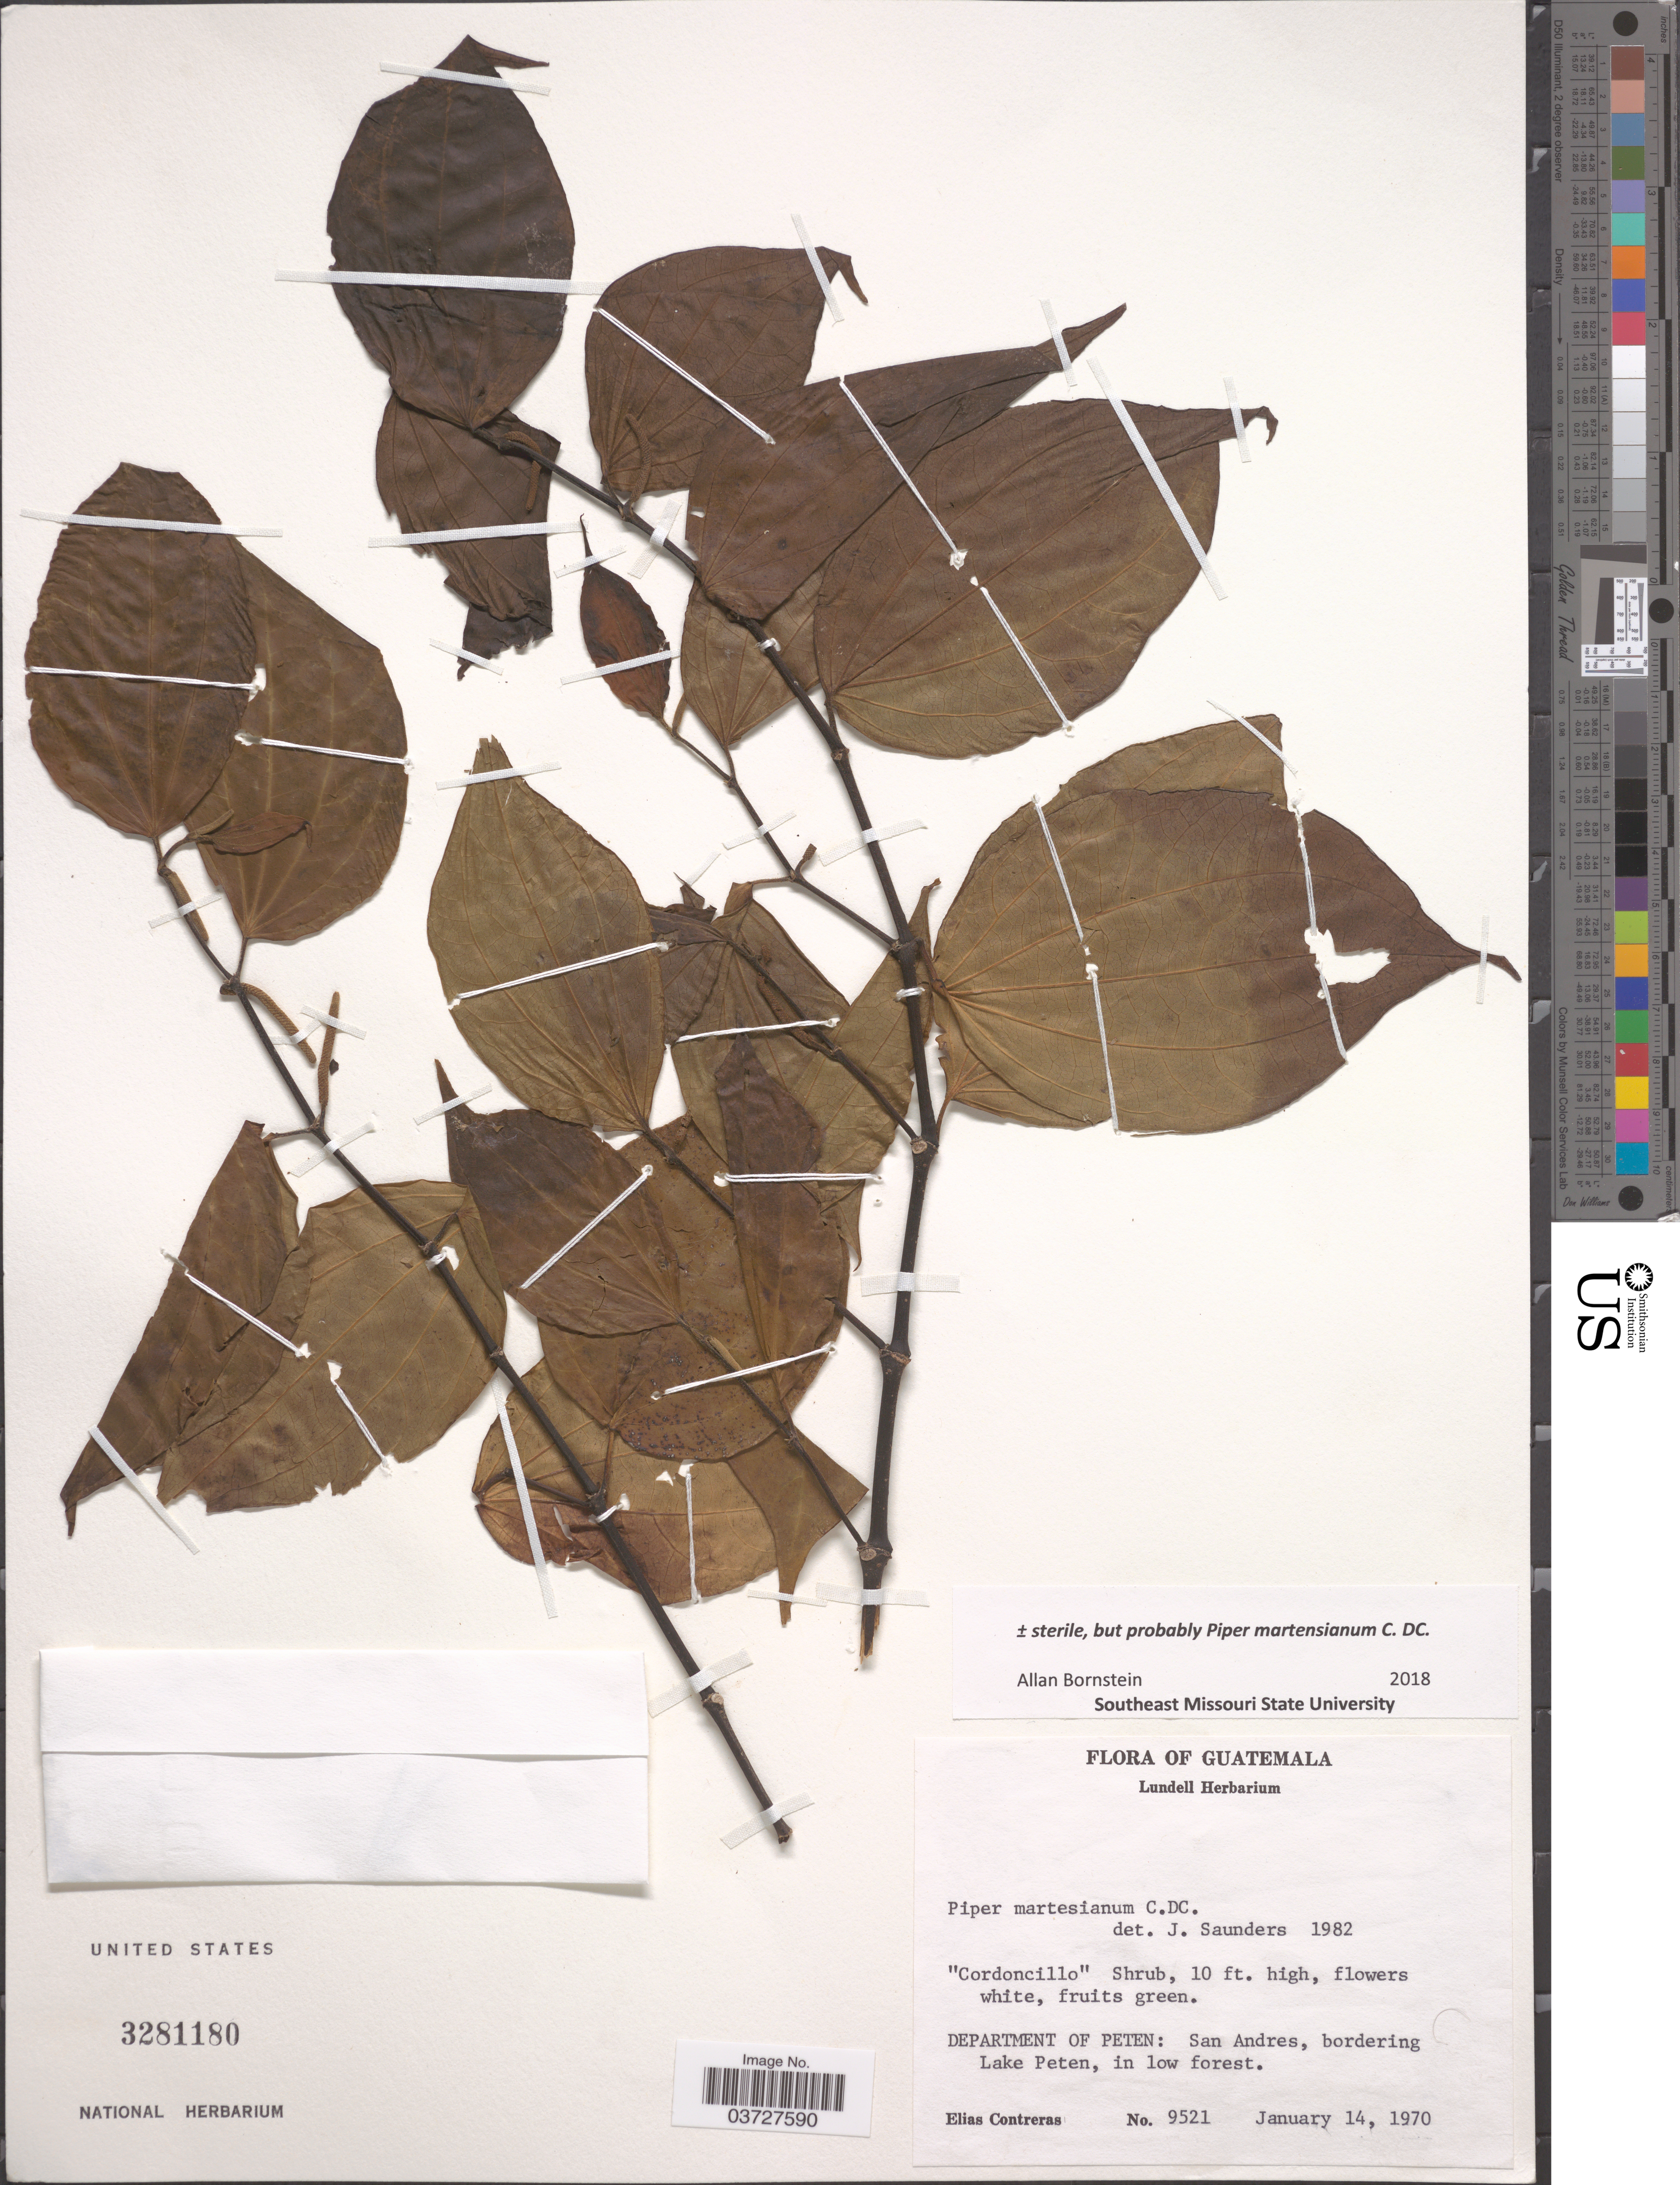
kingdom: Plantae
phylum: Tracheophyta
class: Magnoliopsida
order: Piperales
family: Piperaceae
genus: Piper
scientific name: Piper martensianum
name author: C. DC.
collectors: E. Contreras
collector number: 9521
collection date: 1970-01-14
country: Guatemala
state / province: El Peten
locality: Department of Peten: San Andres, bordering Lake Peten, in low forest.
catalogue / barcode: US 3281180